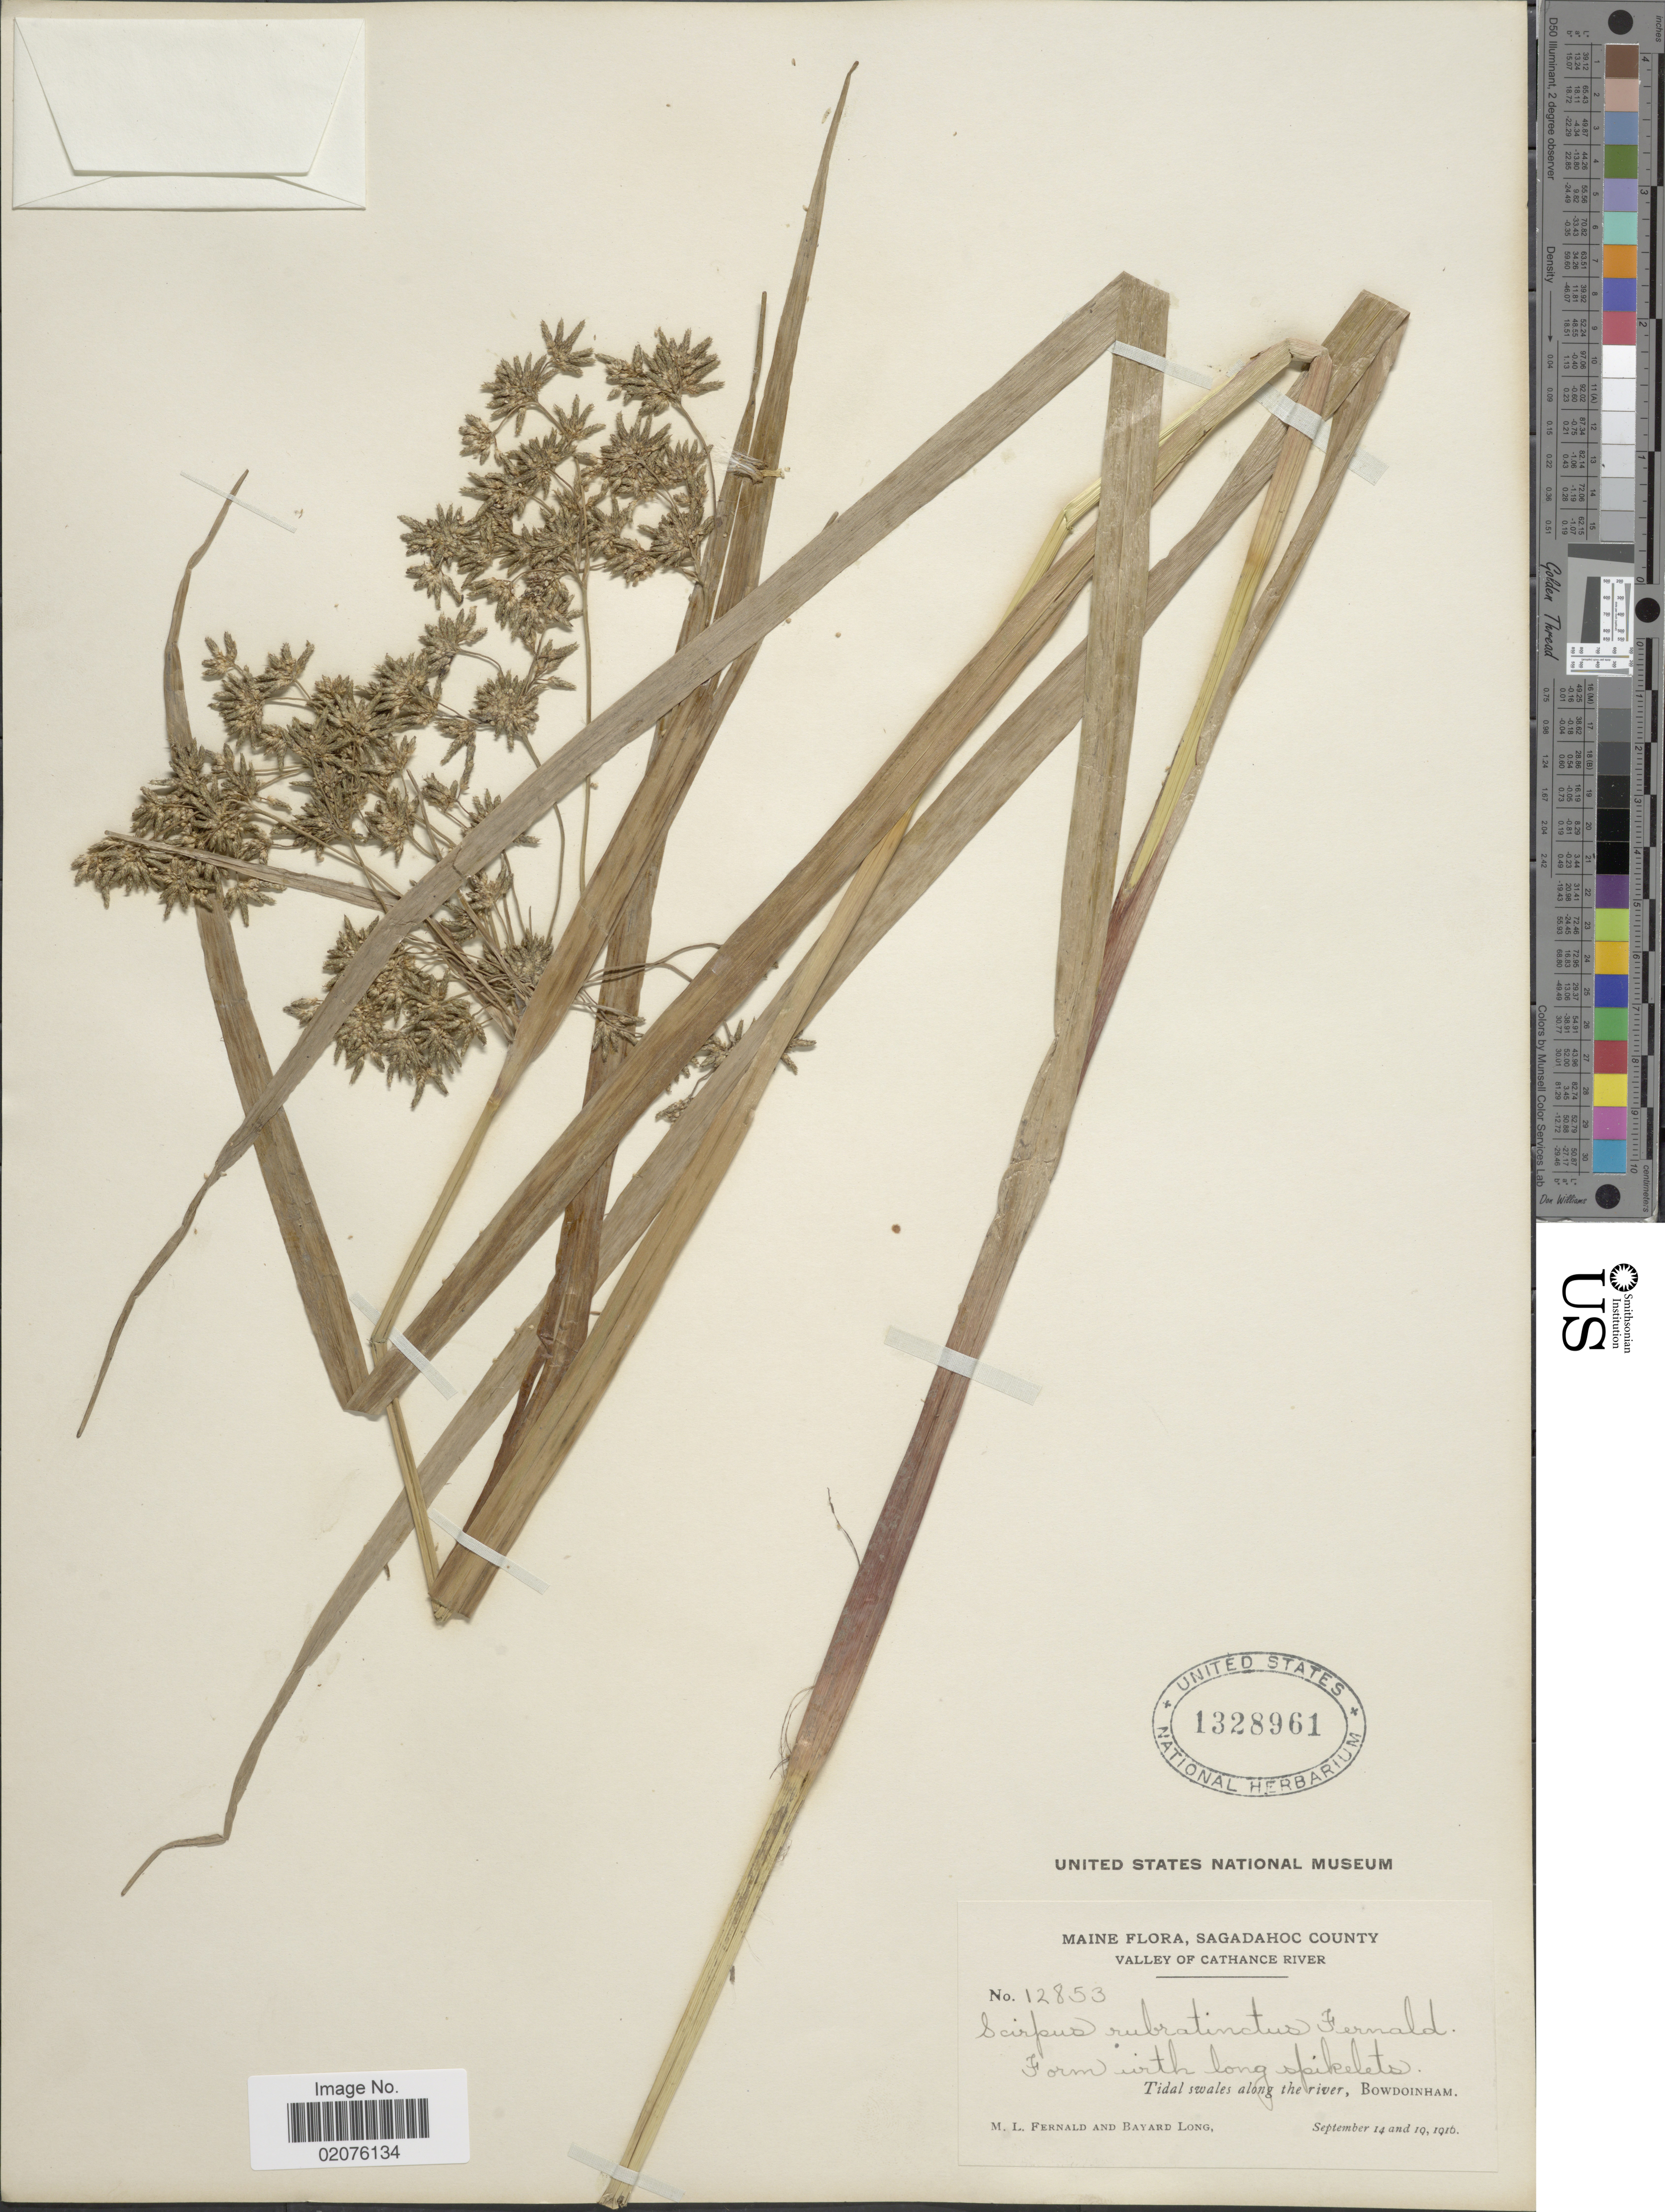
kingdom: Plantae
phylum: Tracheophyta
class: Liliopsida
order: Poales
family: Cyperaceae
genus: Scirpus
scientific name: Scirpus microcarpus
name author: J. Presl & C. Presl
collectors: M. L. Fernald & B. Long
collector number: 12853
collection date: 1916-09-10/1916-09-14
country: United States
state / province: Maine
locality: Sagadahoc County, Valley of Cathance River, Tidal swales along the river, Bowdoinham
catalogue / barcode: US 1328961